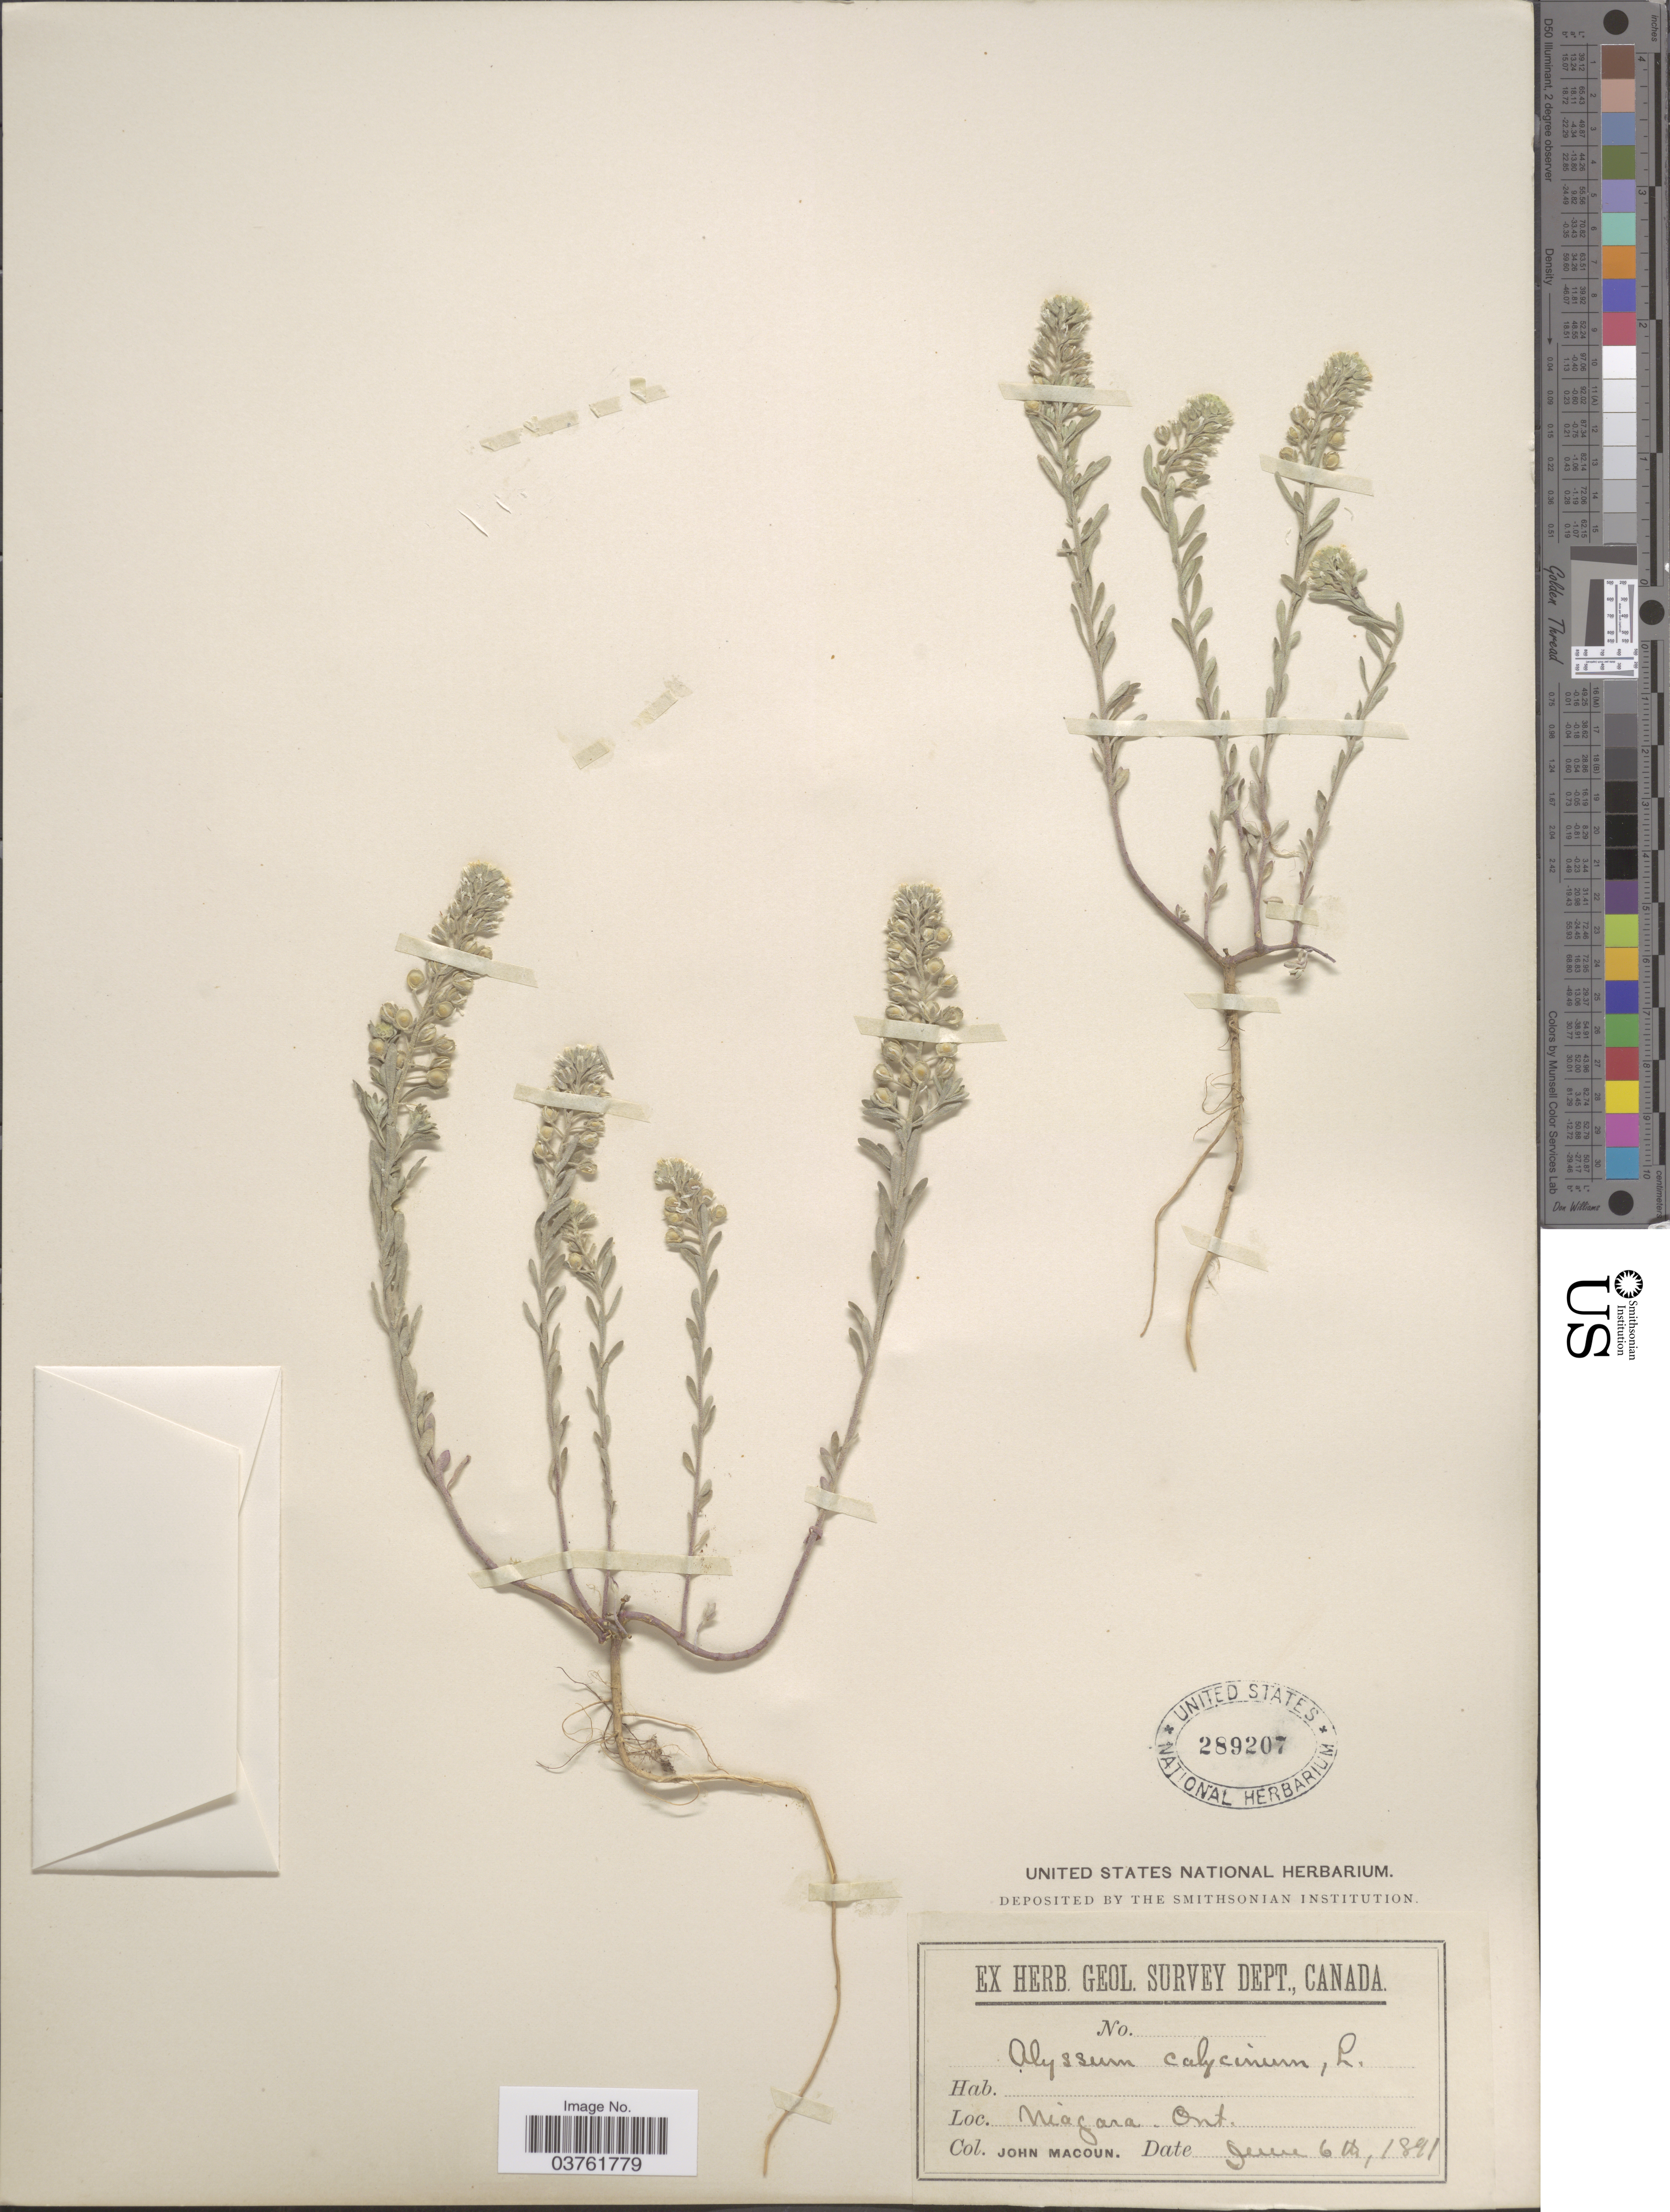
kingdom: Plantae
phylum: Tracheophyta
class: Magnoliopsida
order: Brassicales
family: Brassicaceae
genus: Alyssum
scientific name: Alyssum alyssoides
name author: (L.) L.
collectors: J. Macoun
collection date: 1891-06-06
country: Canada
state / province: Ontario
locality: Niagara.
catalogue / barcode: US 289207